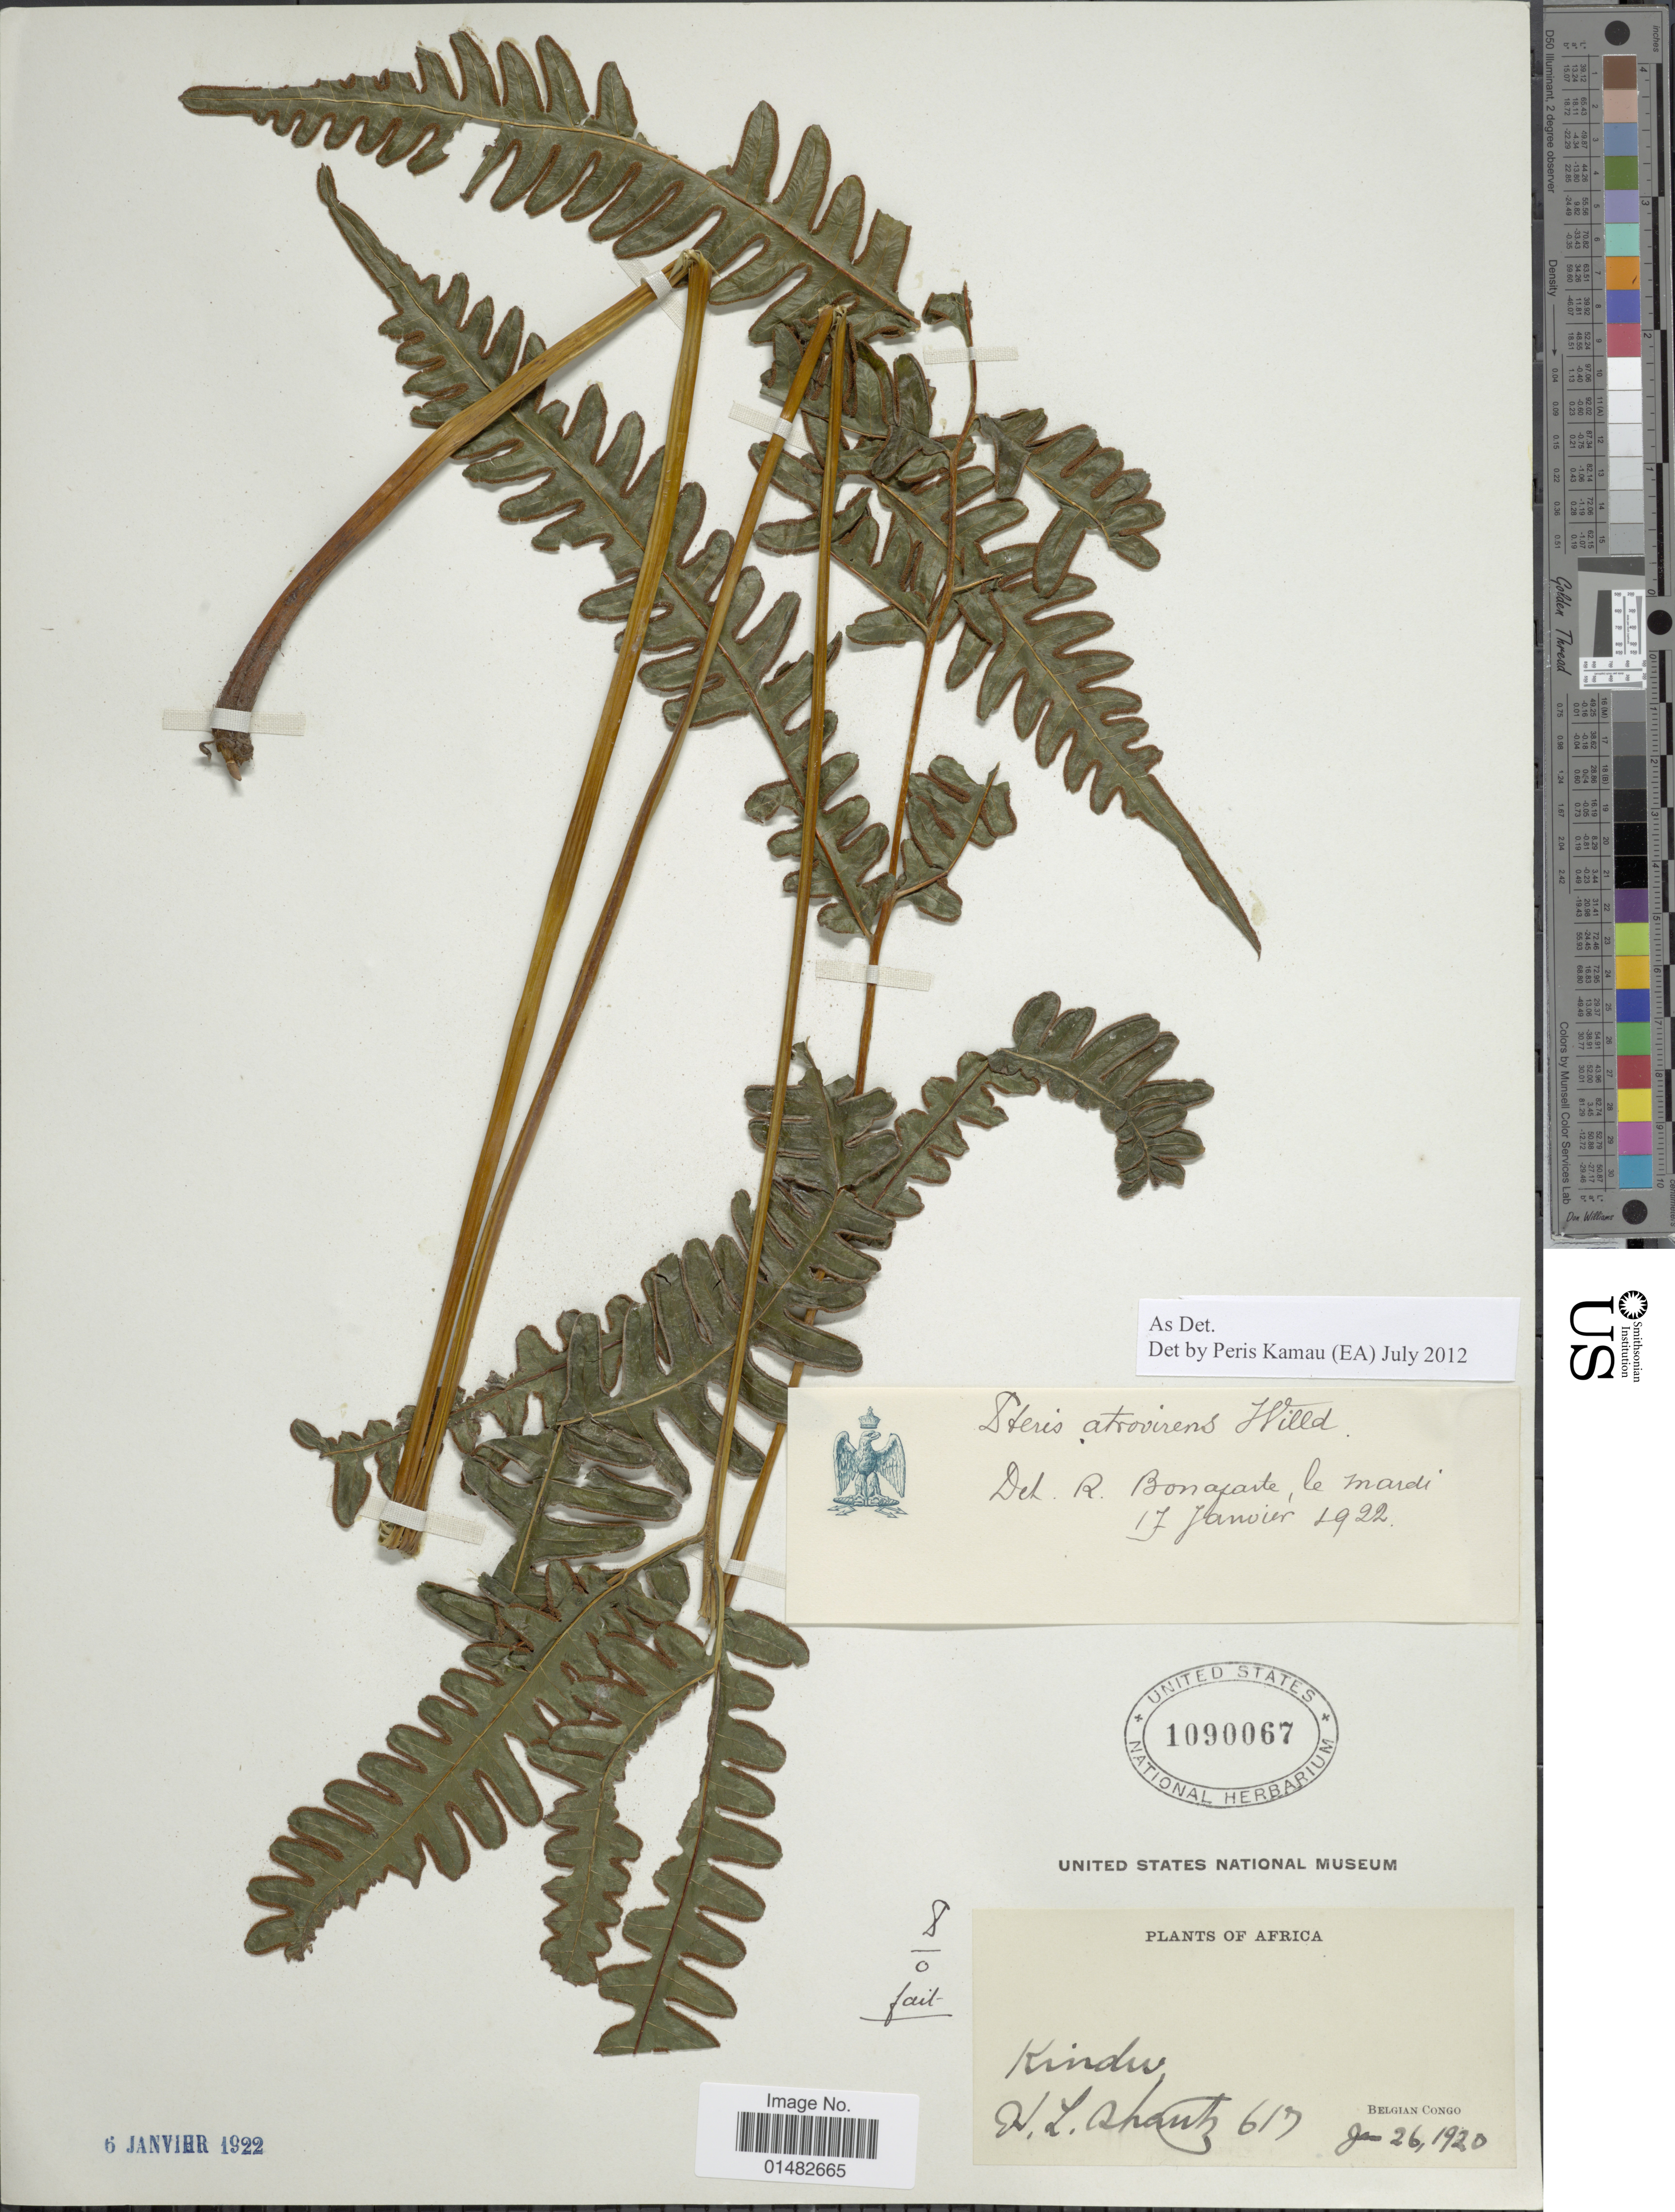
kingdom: Plantae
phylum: Tracheophyta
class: Polypodiopsida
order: Polypodiales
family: Pteridaceae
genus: Pteris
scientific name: Pteris atrovirens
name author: Willd.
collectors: H. Shautz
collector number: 617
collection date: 1920-01-26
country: Congo, Democratic Republic of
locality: Kindu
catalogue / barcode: US 1090067